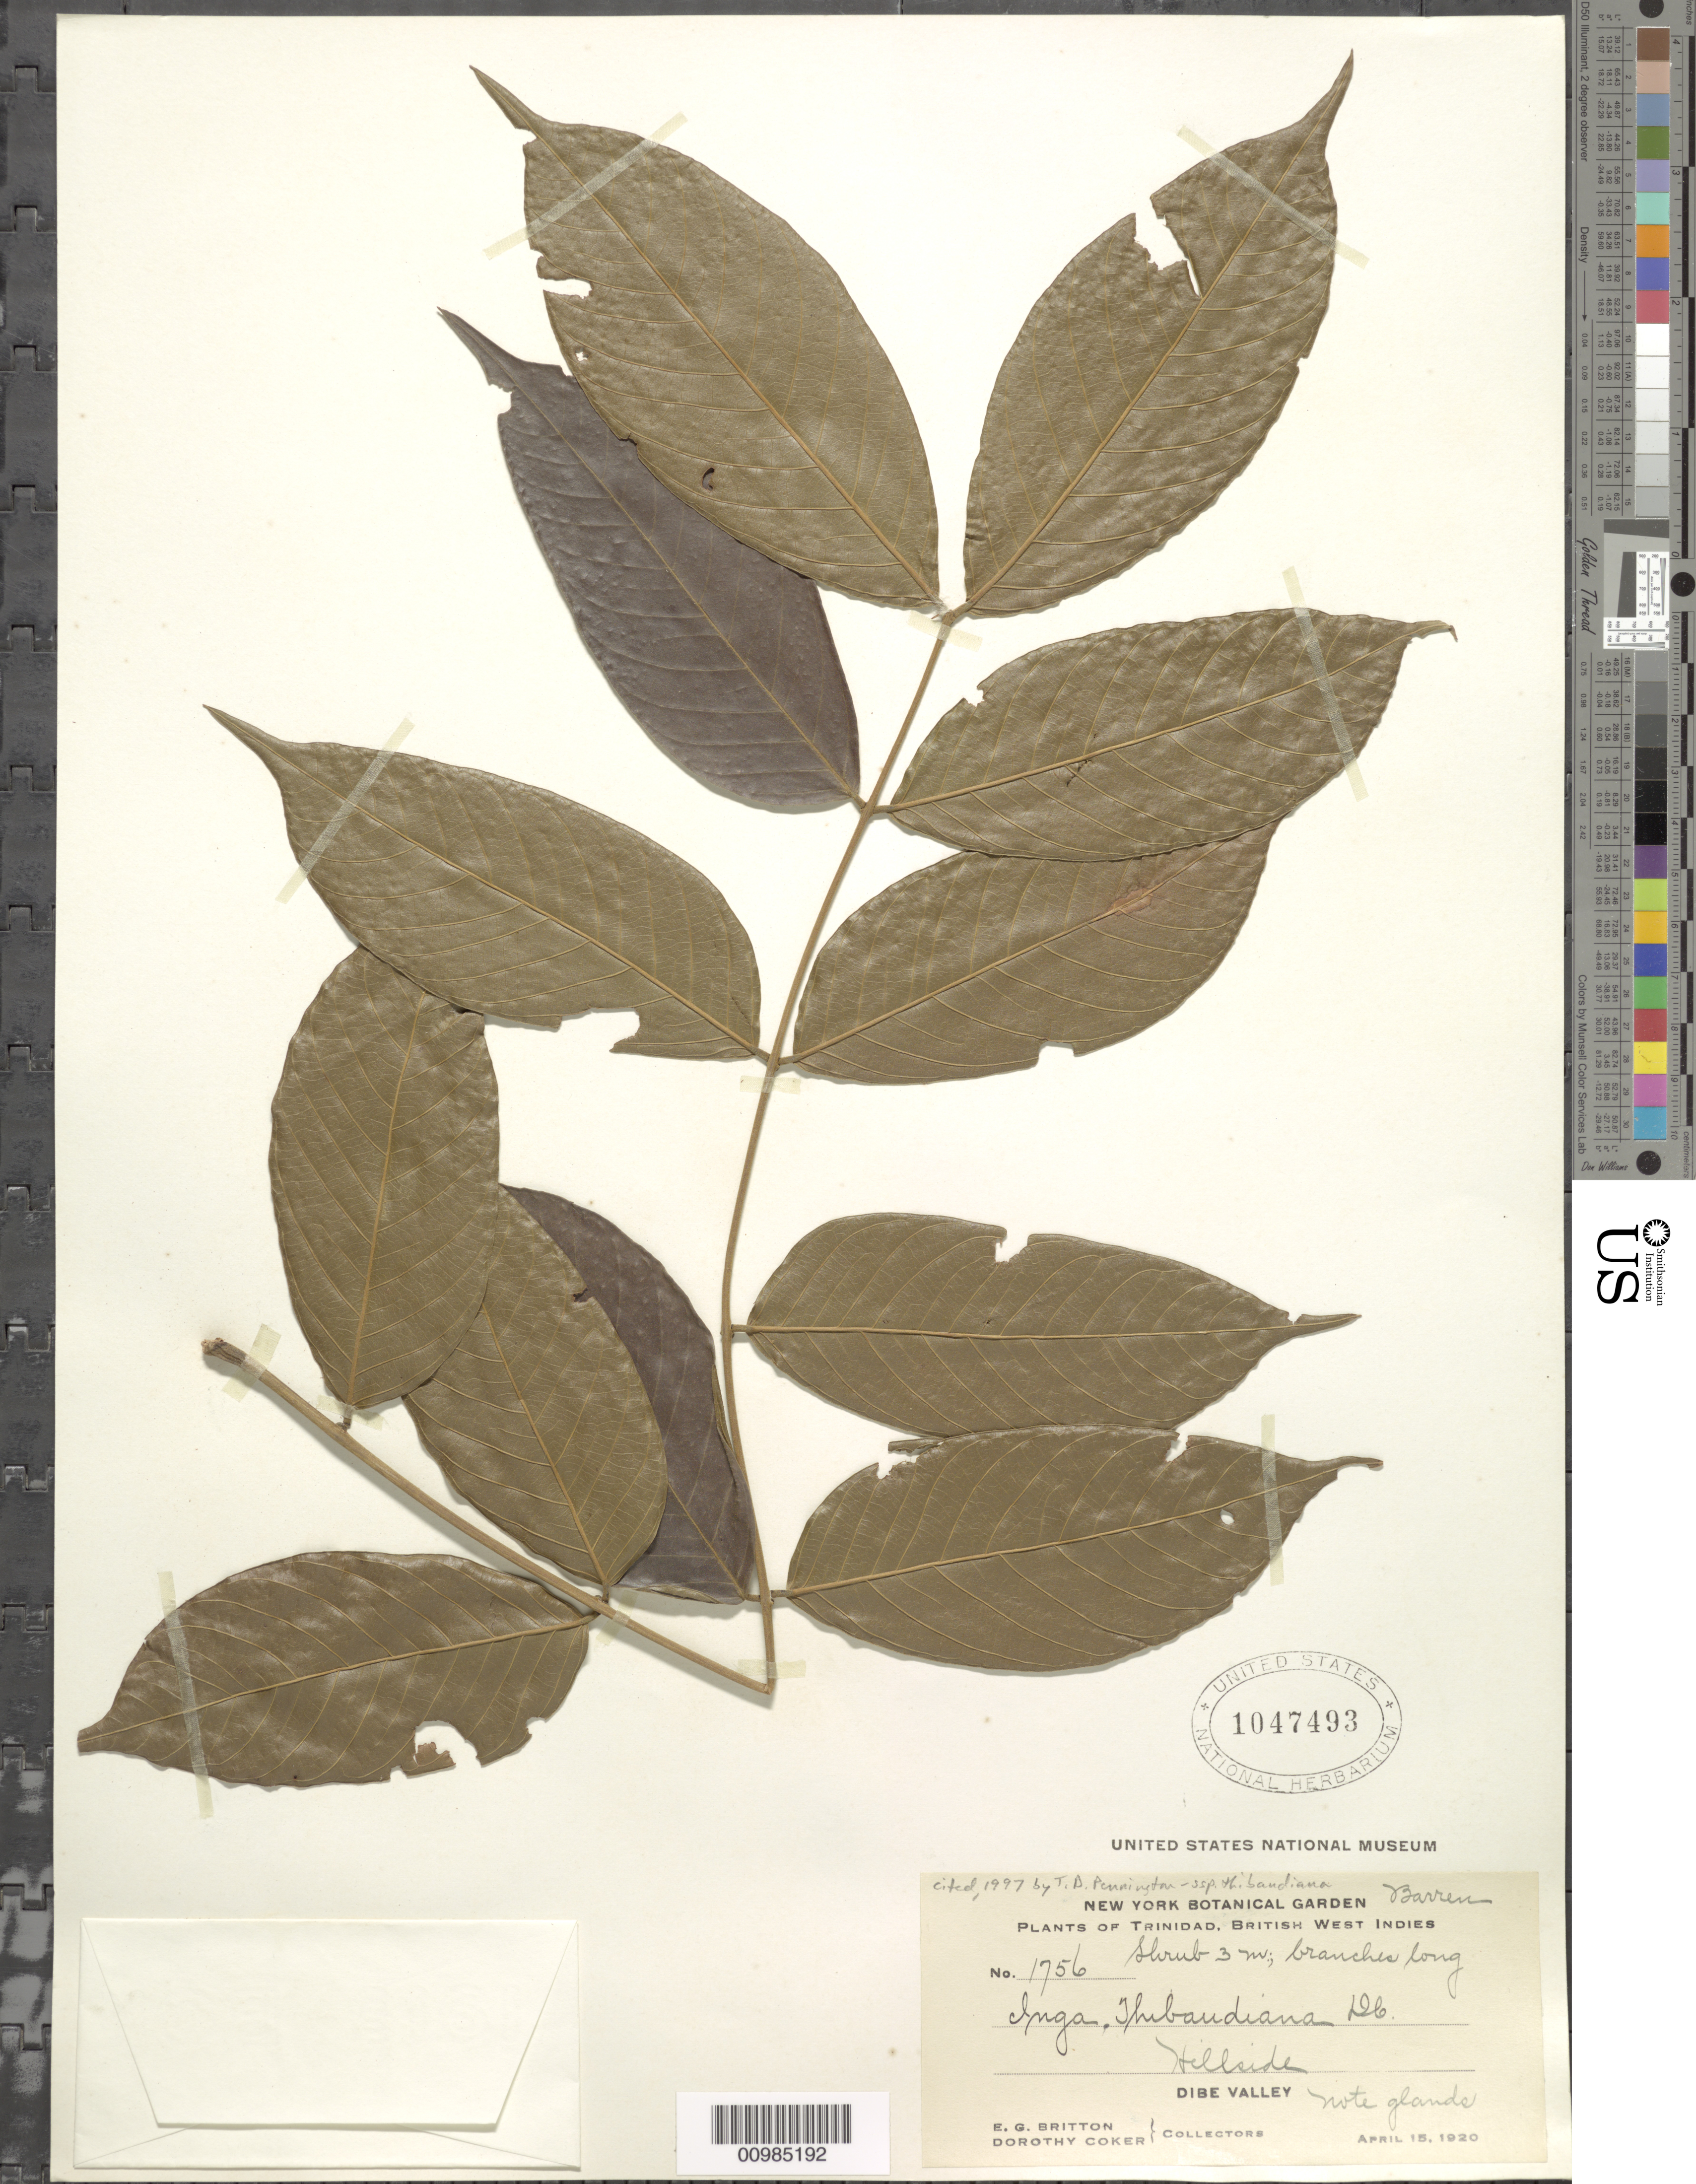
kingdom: Plantae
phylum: Tracheophyta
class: Magnoliopsida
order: Fabales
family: Fabaceae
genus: Inga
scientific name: Inga thibaudiana subsp. thibaudiana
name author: DC.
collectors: E. G. Britton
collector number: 1756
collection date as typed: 15 Apr 1920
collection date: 1920-04-15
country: Trinidad and Tobago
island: Trinidad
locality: Dibe Valley. Hillside.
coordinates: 0 N, 0 E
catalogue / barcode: US 1047493